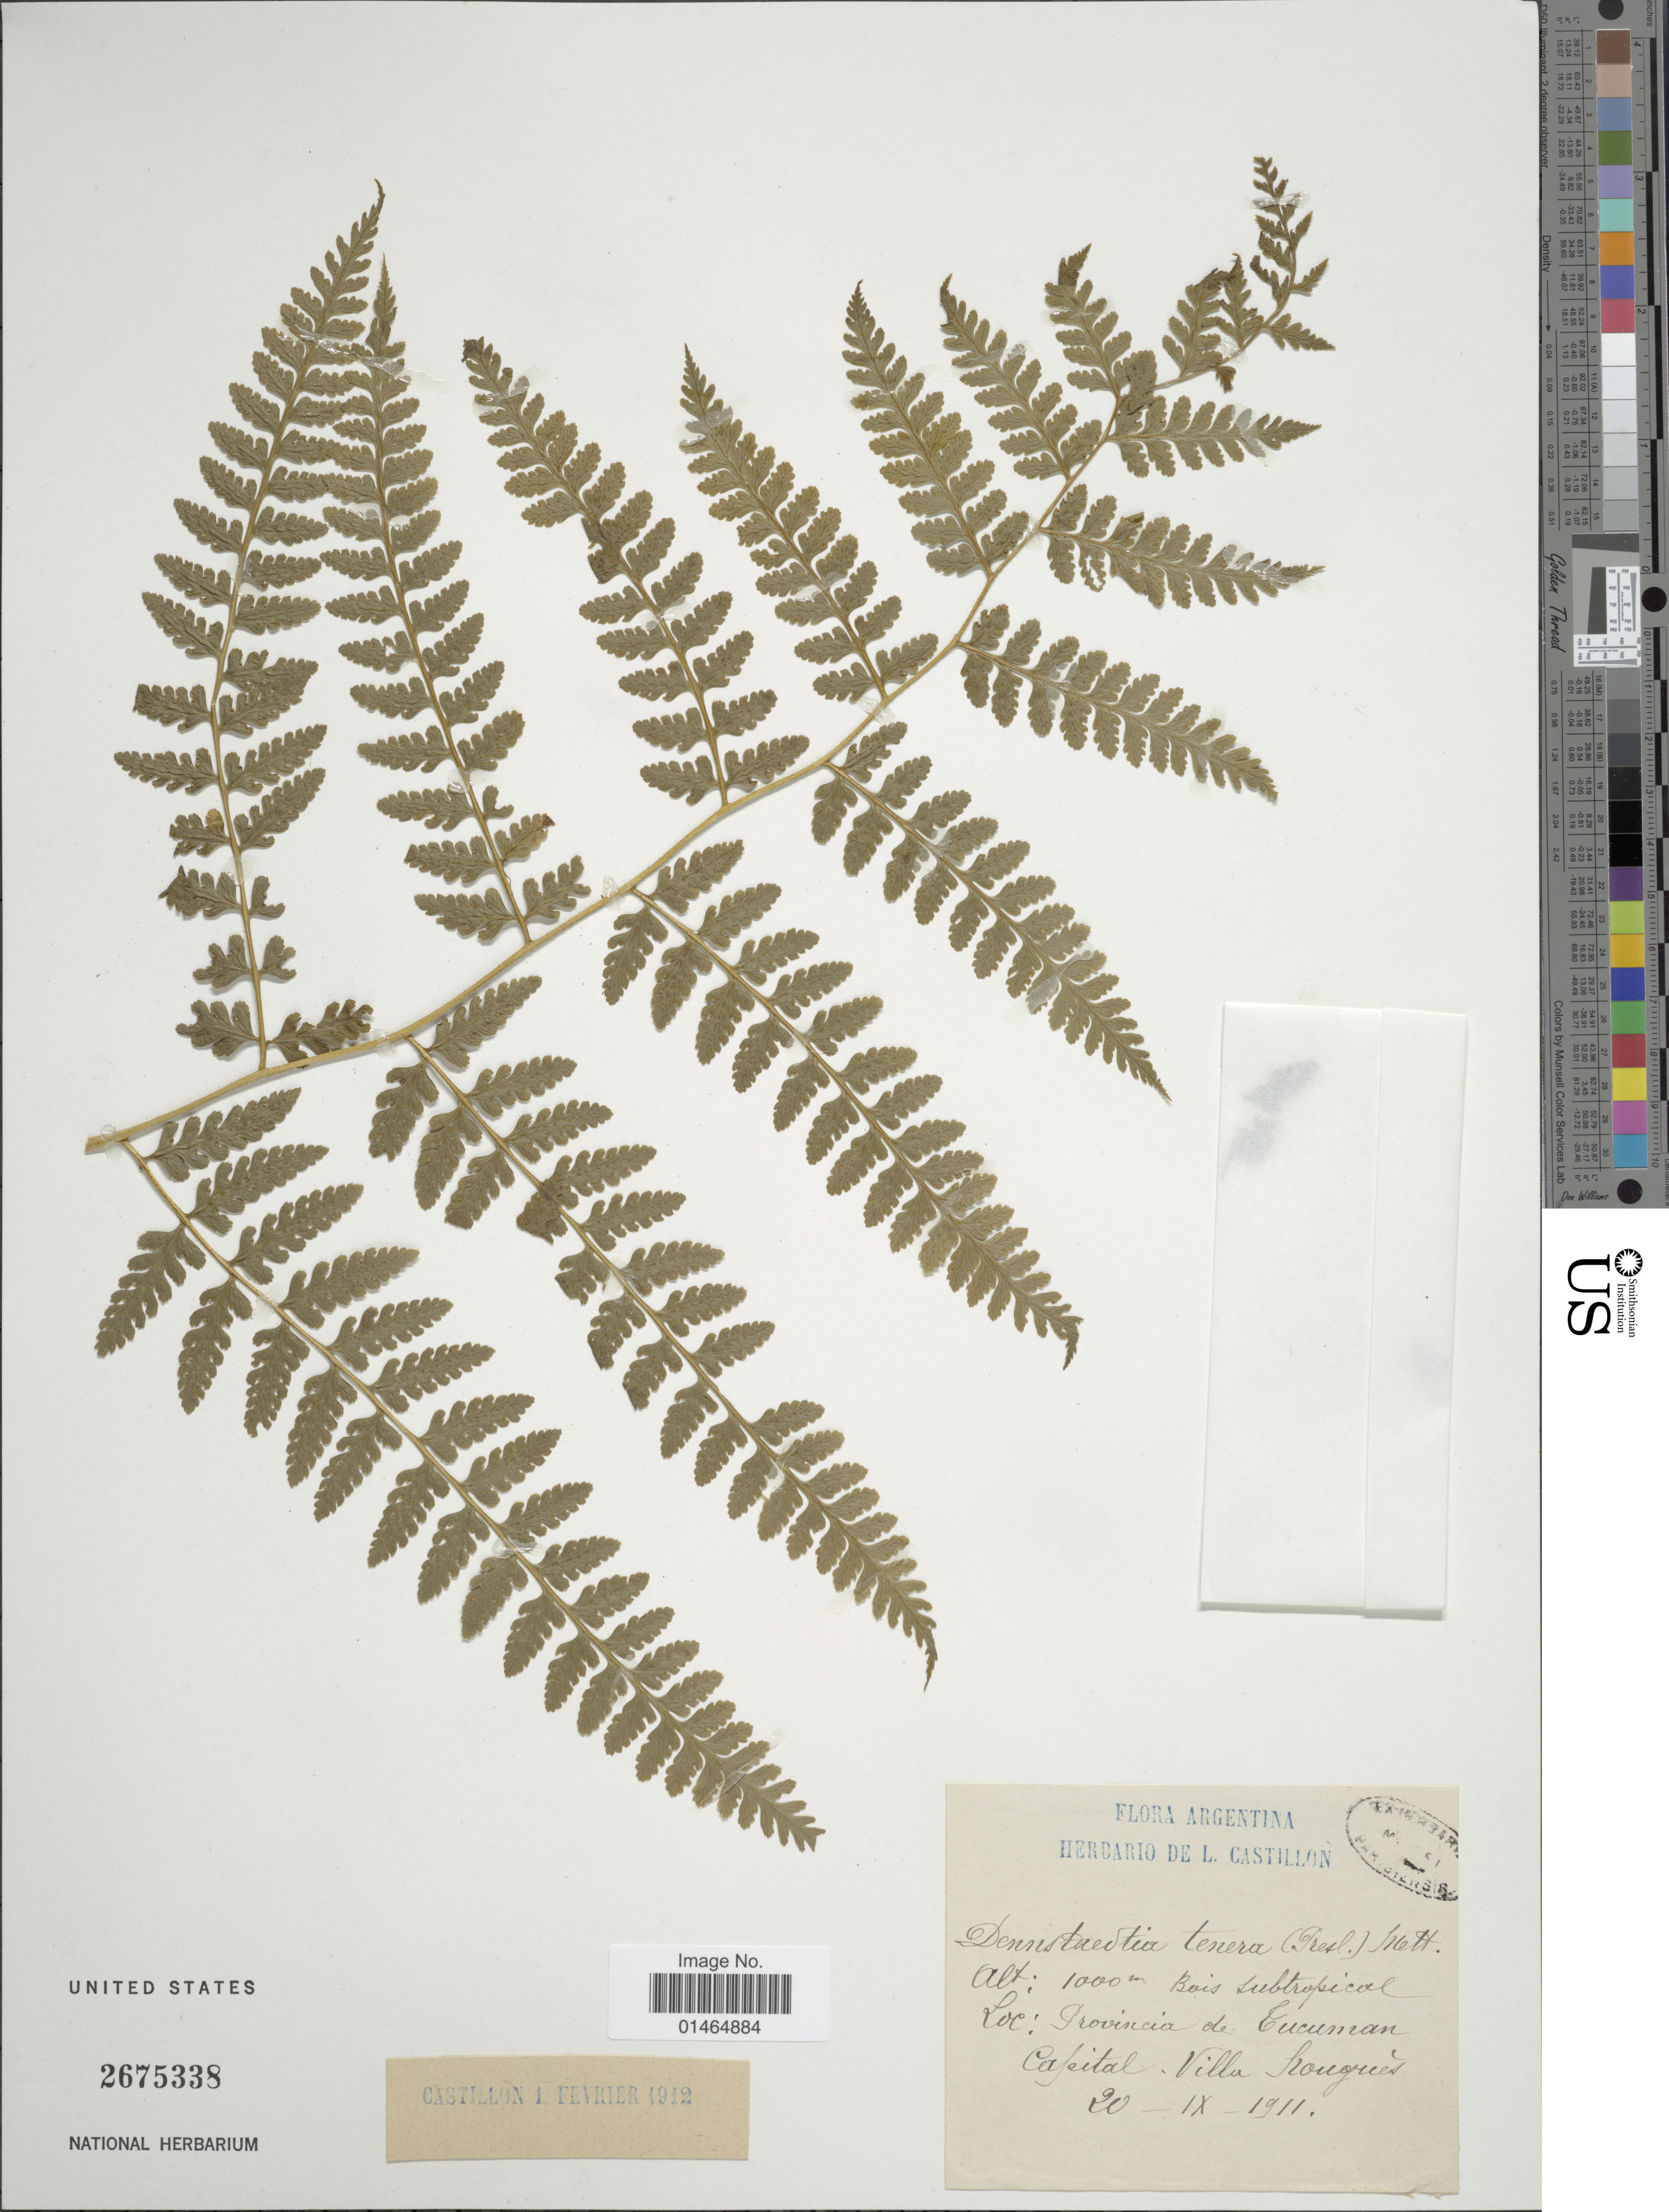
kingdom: Plantae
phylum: Tracheophyta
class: Polypodiopsida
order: Polypodiales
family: Dennstaedtiaceae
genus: Dennstaedtia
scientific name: Dennstaedtia globulifera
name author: (Poir.) Hieron.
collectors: ex herb. L. Castillon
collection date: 1911-09-20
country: Argentina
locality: Provincia de Cucuman. Capital: Villa Nouguès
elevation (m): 1000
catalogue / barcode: US 2675338